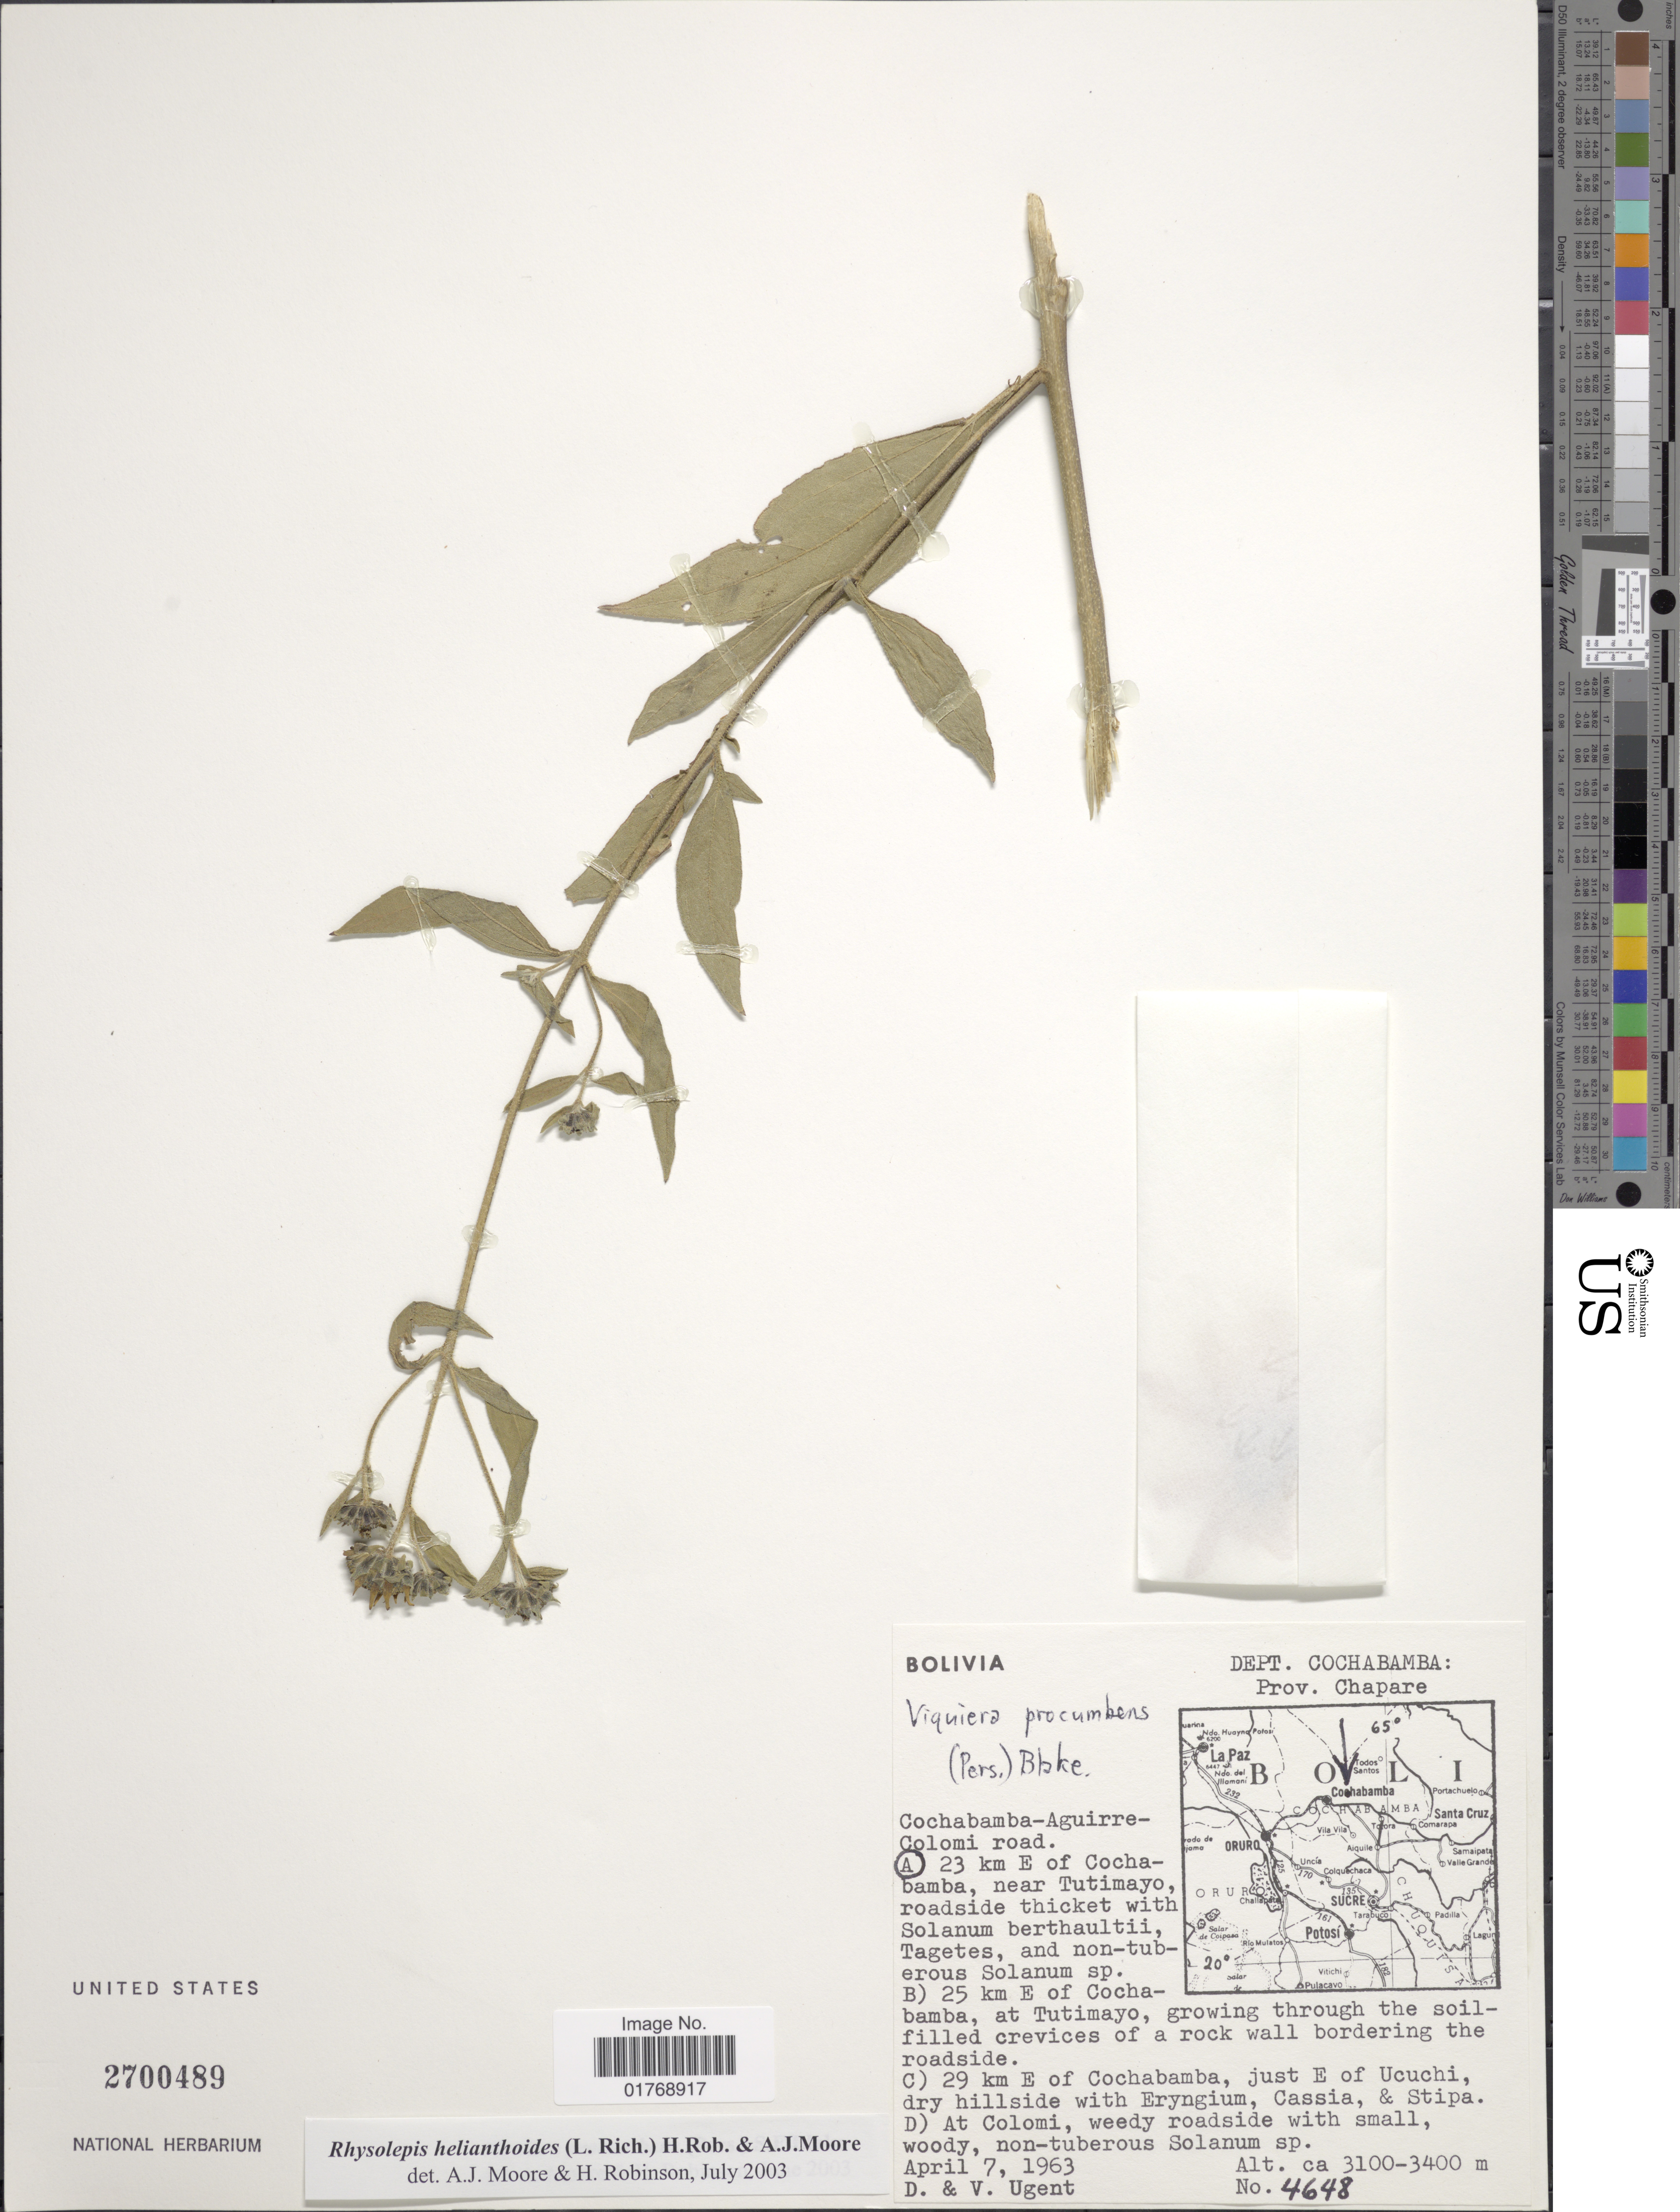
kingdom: Plantae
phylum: Tracheophyta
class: Magnoliopsida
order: Asterales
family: Asteraceae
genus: Viguiera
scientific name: Viguiera procumbens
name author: (Pers.) S.F. Blake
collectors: D. Ugent & V. Ugent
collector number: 4648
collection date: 1963-04-07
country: Bolivia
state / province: Cochabamba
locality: Dept. Cochabamba: Prov. Chapae. 23 km E of Cochabamba, near Tutimayo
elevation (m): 3100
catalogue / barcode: US 2700489